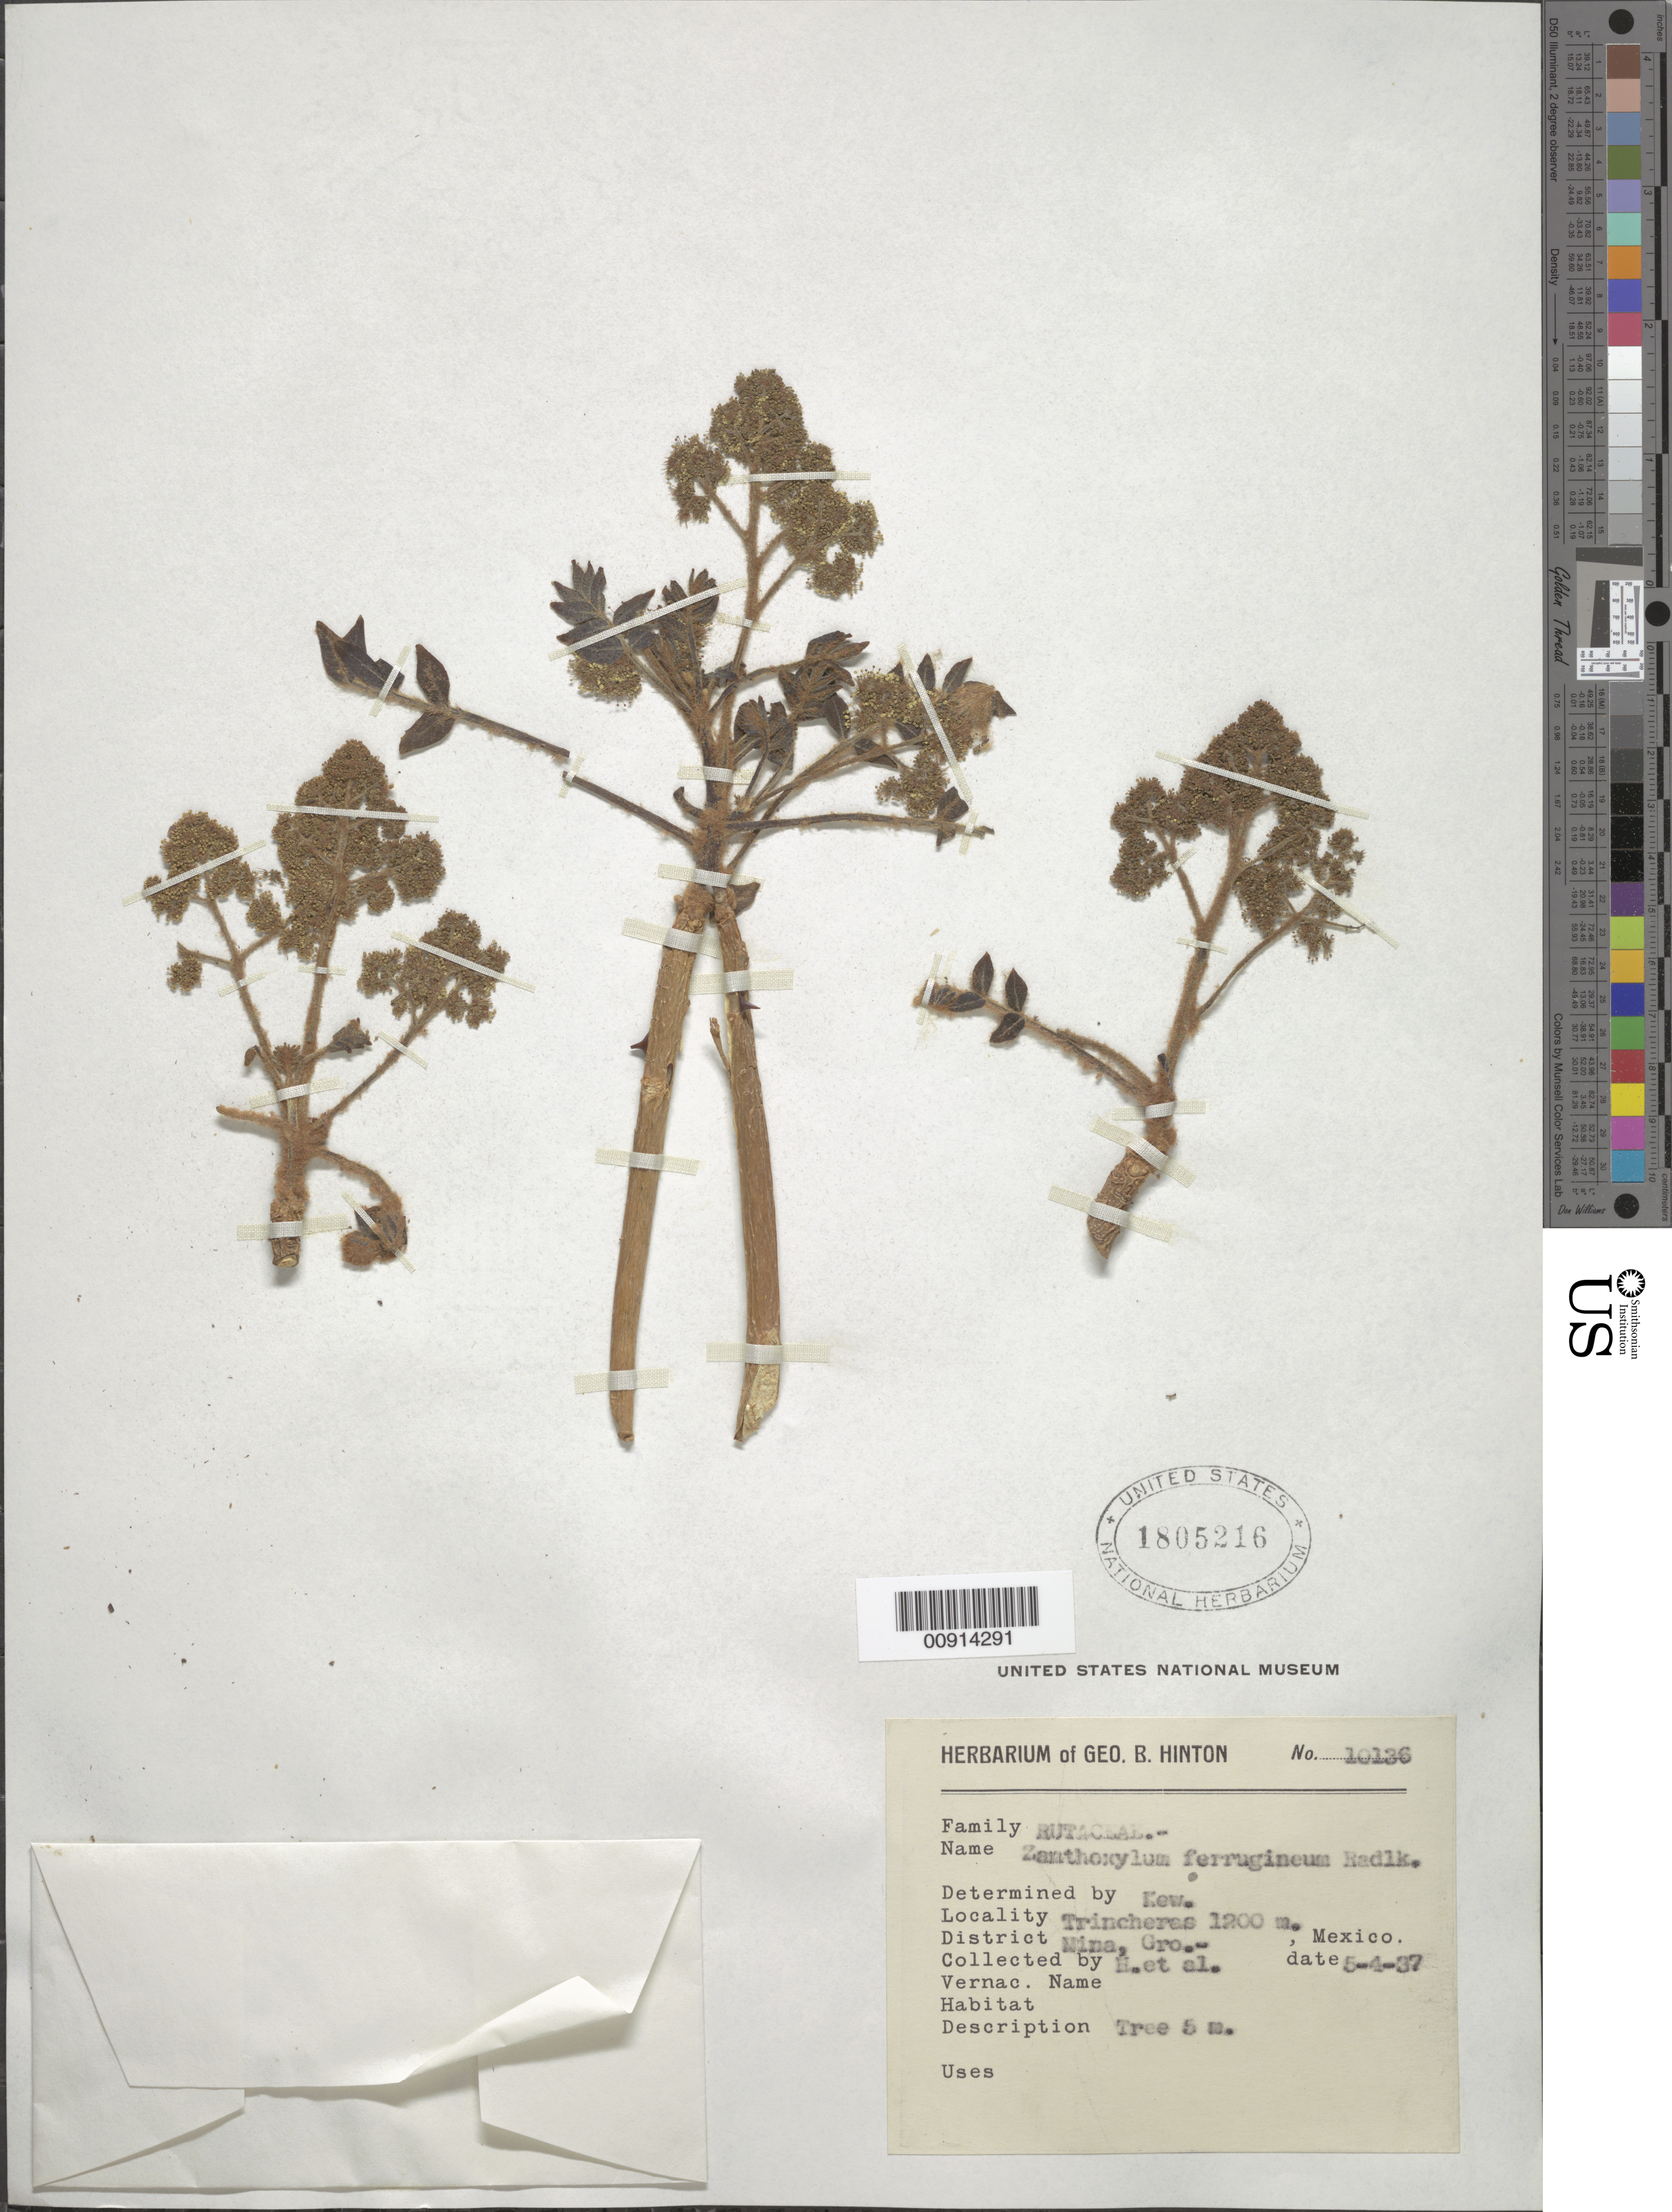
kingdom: Plantae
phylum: Tracheophyta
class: Magnoliopsida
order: Sapindales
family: Rutaceae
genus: Zanthoxylum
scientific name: Zanthoxylum ferrugineum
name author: Radlk.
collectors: G. B. Hinton & et al.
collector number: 10136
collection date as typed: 04 May 1937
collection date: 1937-05-04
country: Mexico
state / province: Guerrero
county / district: Mina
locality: Trincheras, District Mina, Guerrero.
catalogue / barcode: US 1805216